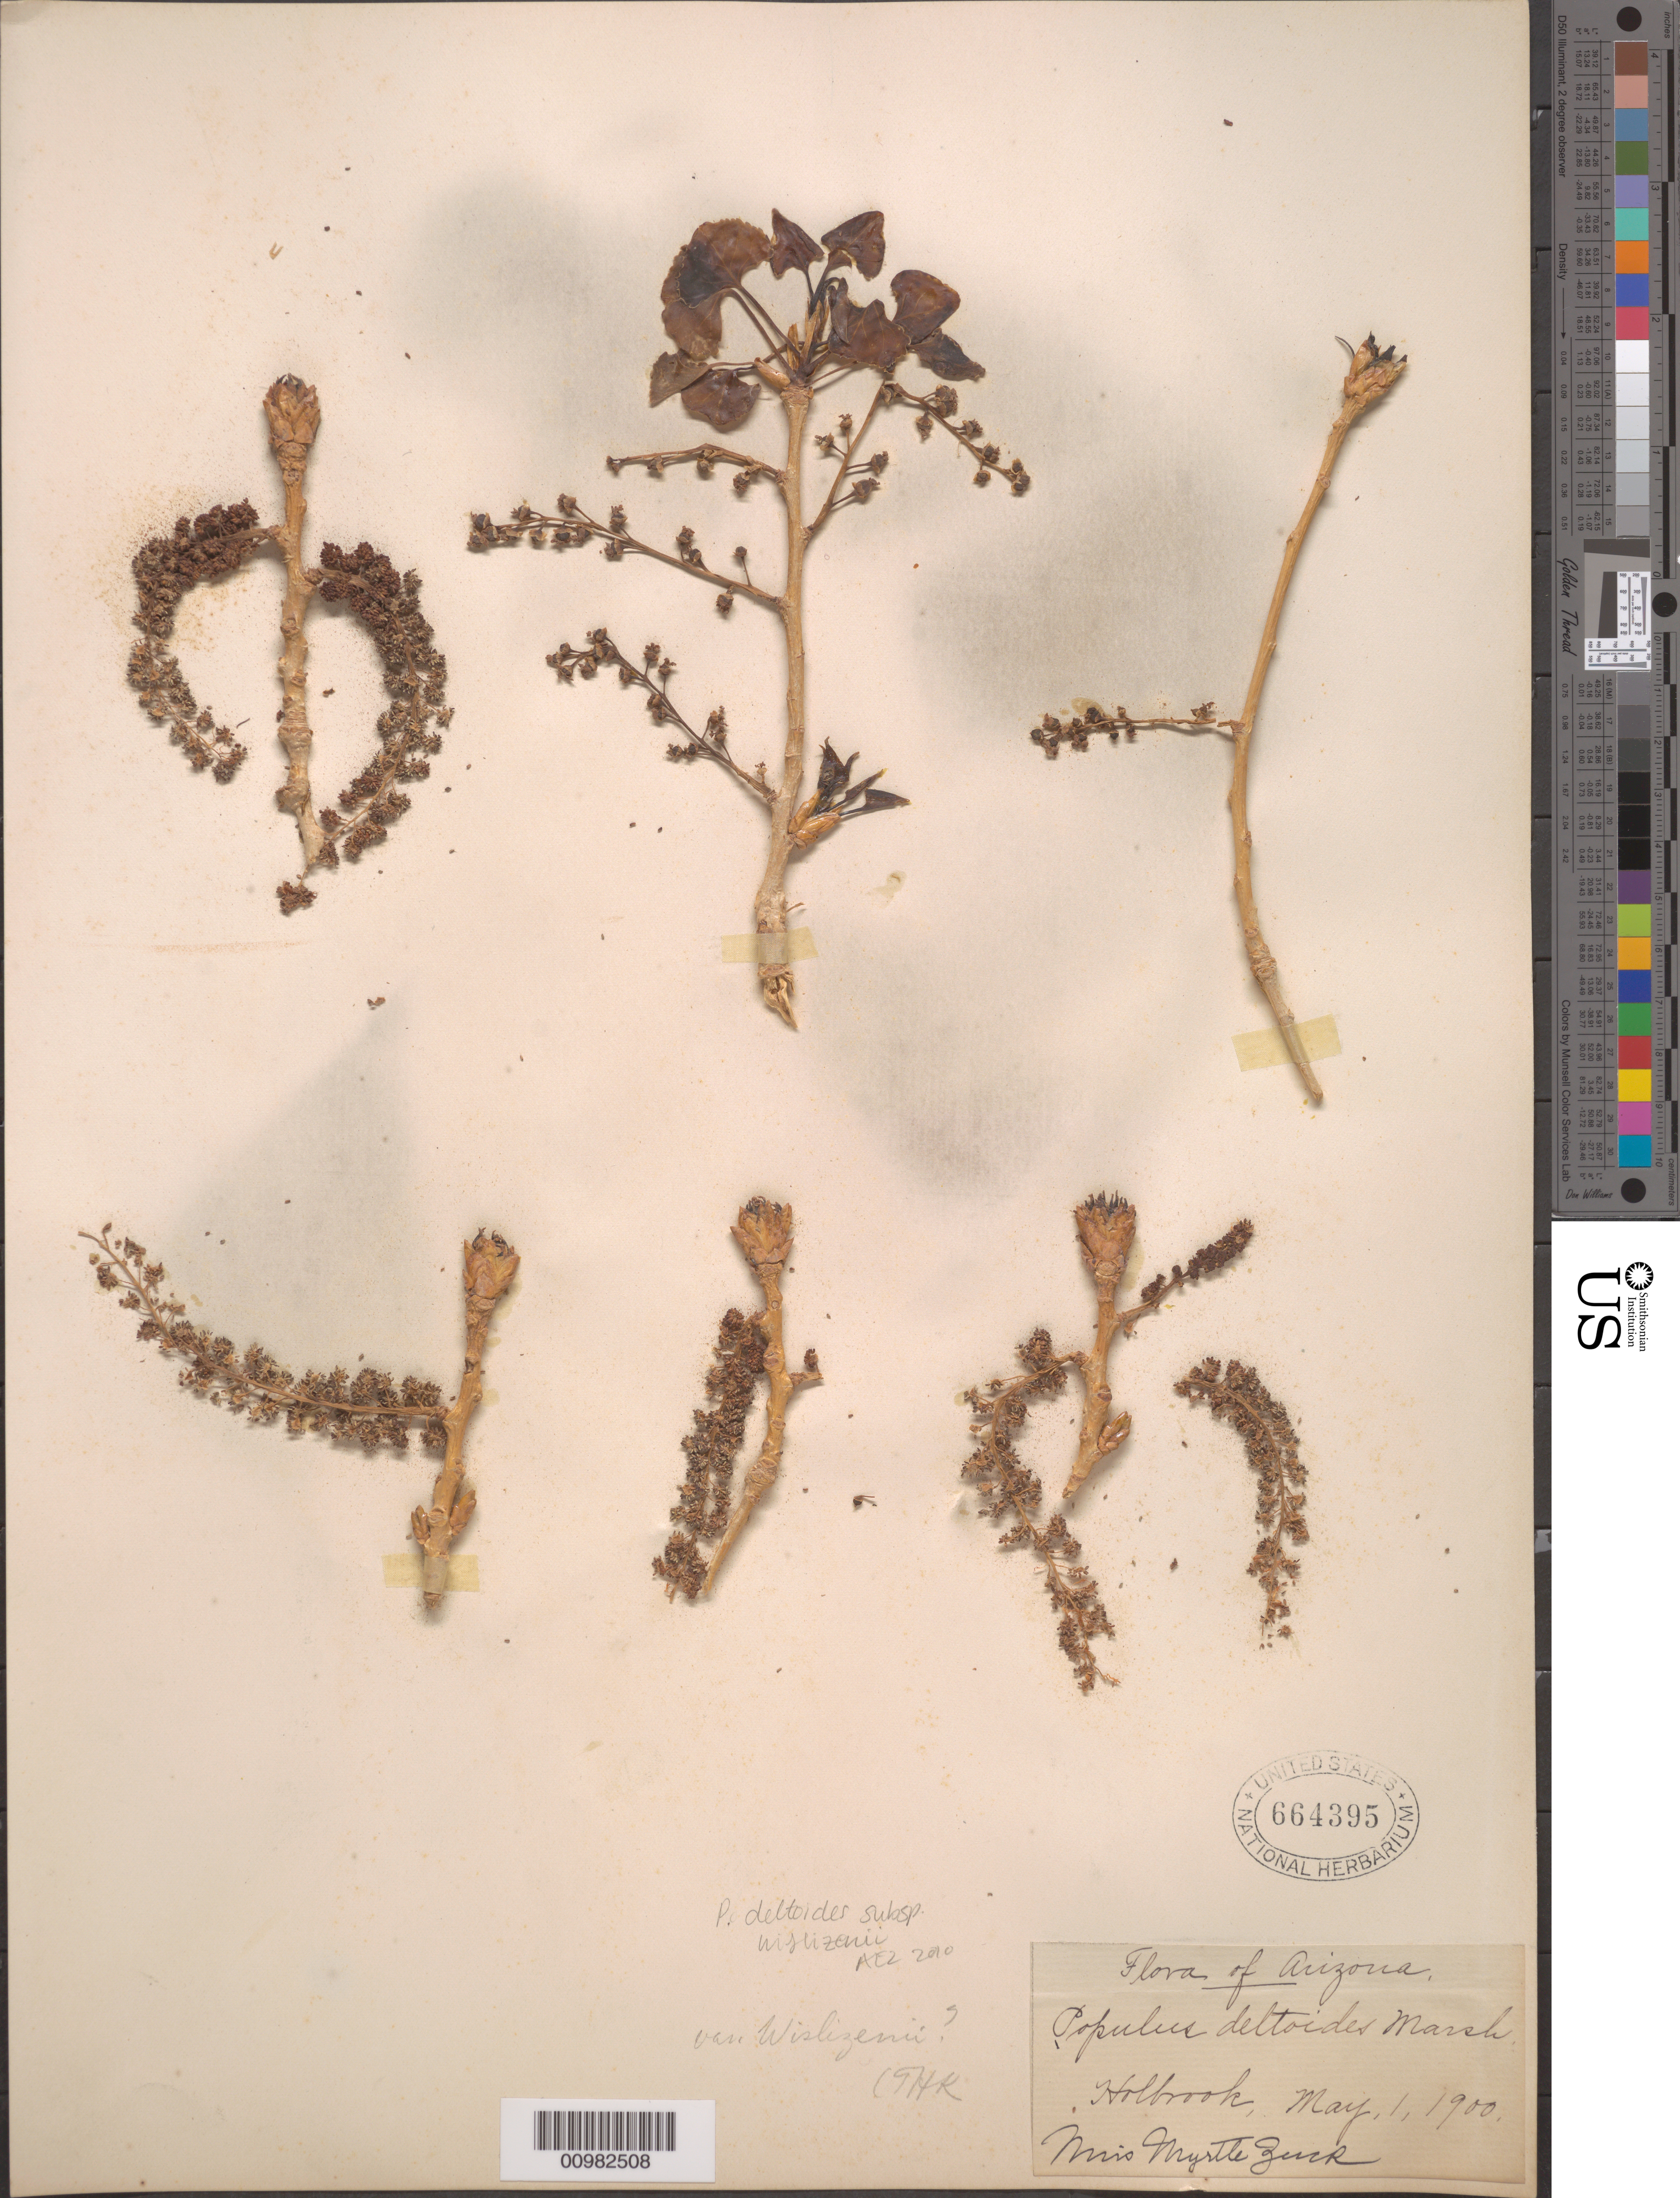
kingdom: Plantae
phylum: Tracheophyta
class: Magnoliopsida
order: Malpighiales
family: Salicaceae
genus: Populus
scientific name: Populus deltoides subsp. wislizeni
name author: (S. Watson) Eckenw.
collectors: M. Zuck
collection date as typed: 01 May 1900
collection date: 1900-05-01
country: United States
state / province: Arizona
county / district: Navajo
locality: Holbrook.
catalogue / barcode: US 664395